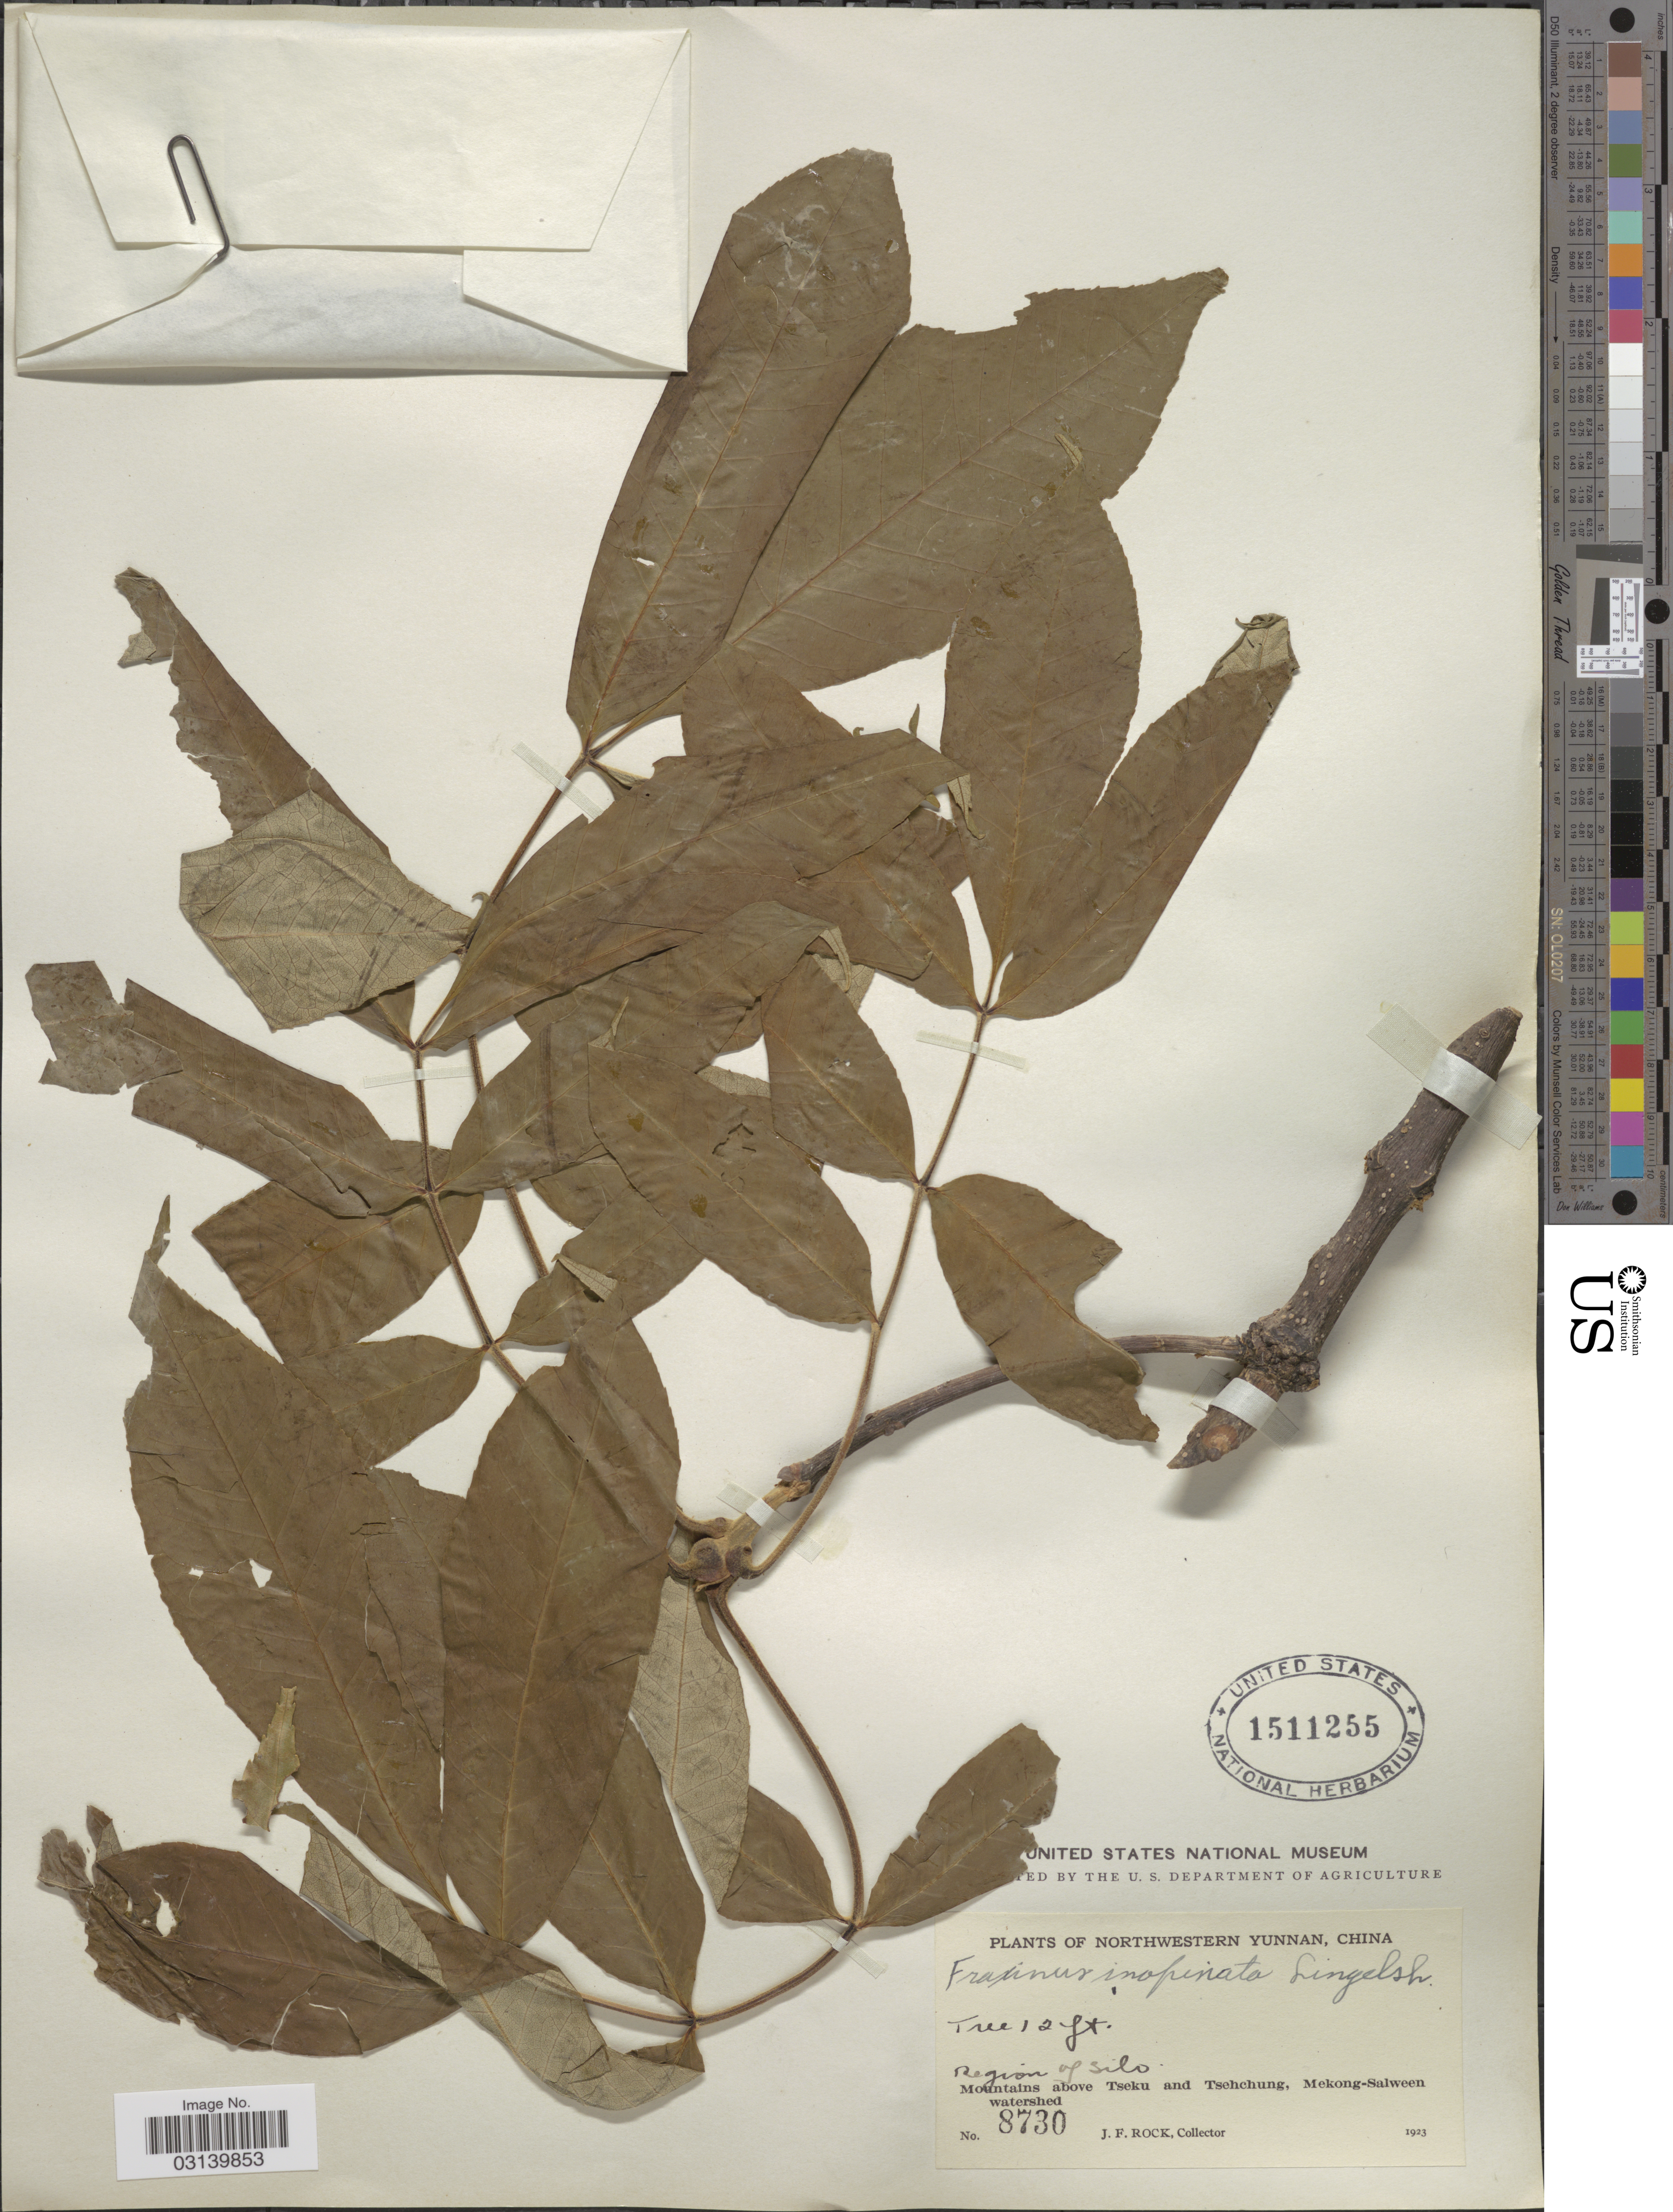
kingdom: Plantae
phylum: Tracheophyta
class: Magnoliopsida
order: Lamiales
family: Oleaceae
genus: Fraxinus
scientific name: Fraxinus inopinata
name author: Lingelsh. in Sarg.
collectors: J. Rock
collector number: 8730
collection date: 1923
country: China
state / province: Yunnan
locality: Northwestern Yunnan. Region of Silo. Mountains above Tseku and Tsehchung, Mekong-Salween watershed.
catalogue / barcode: US 1511255